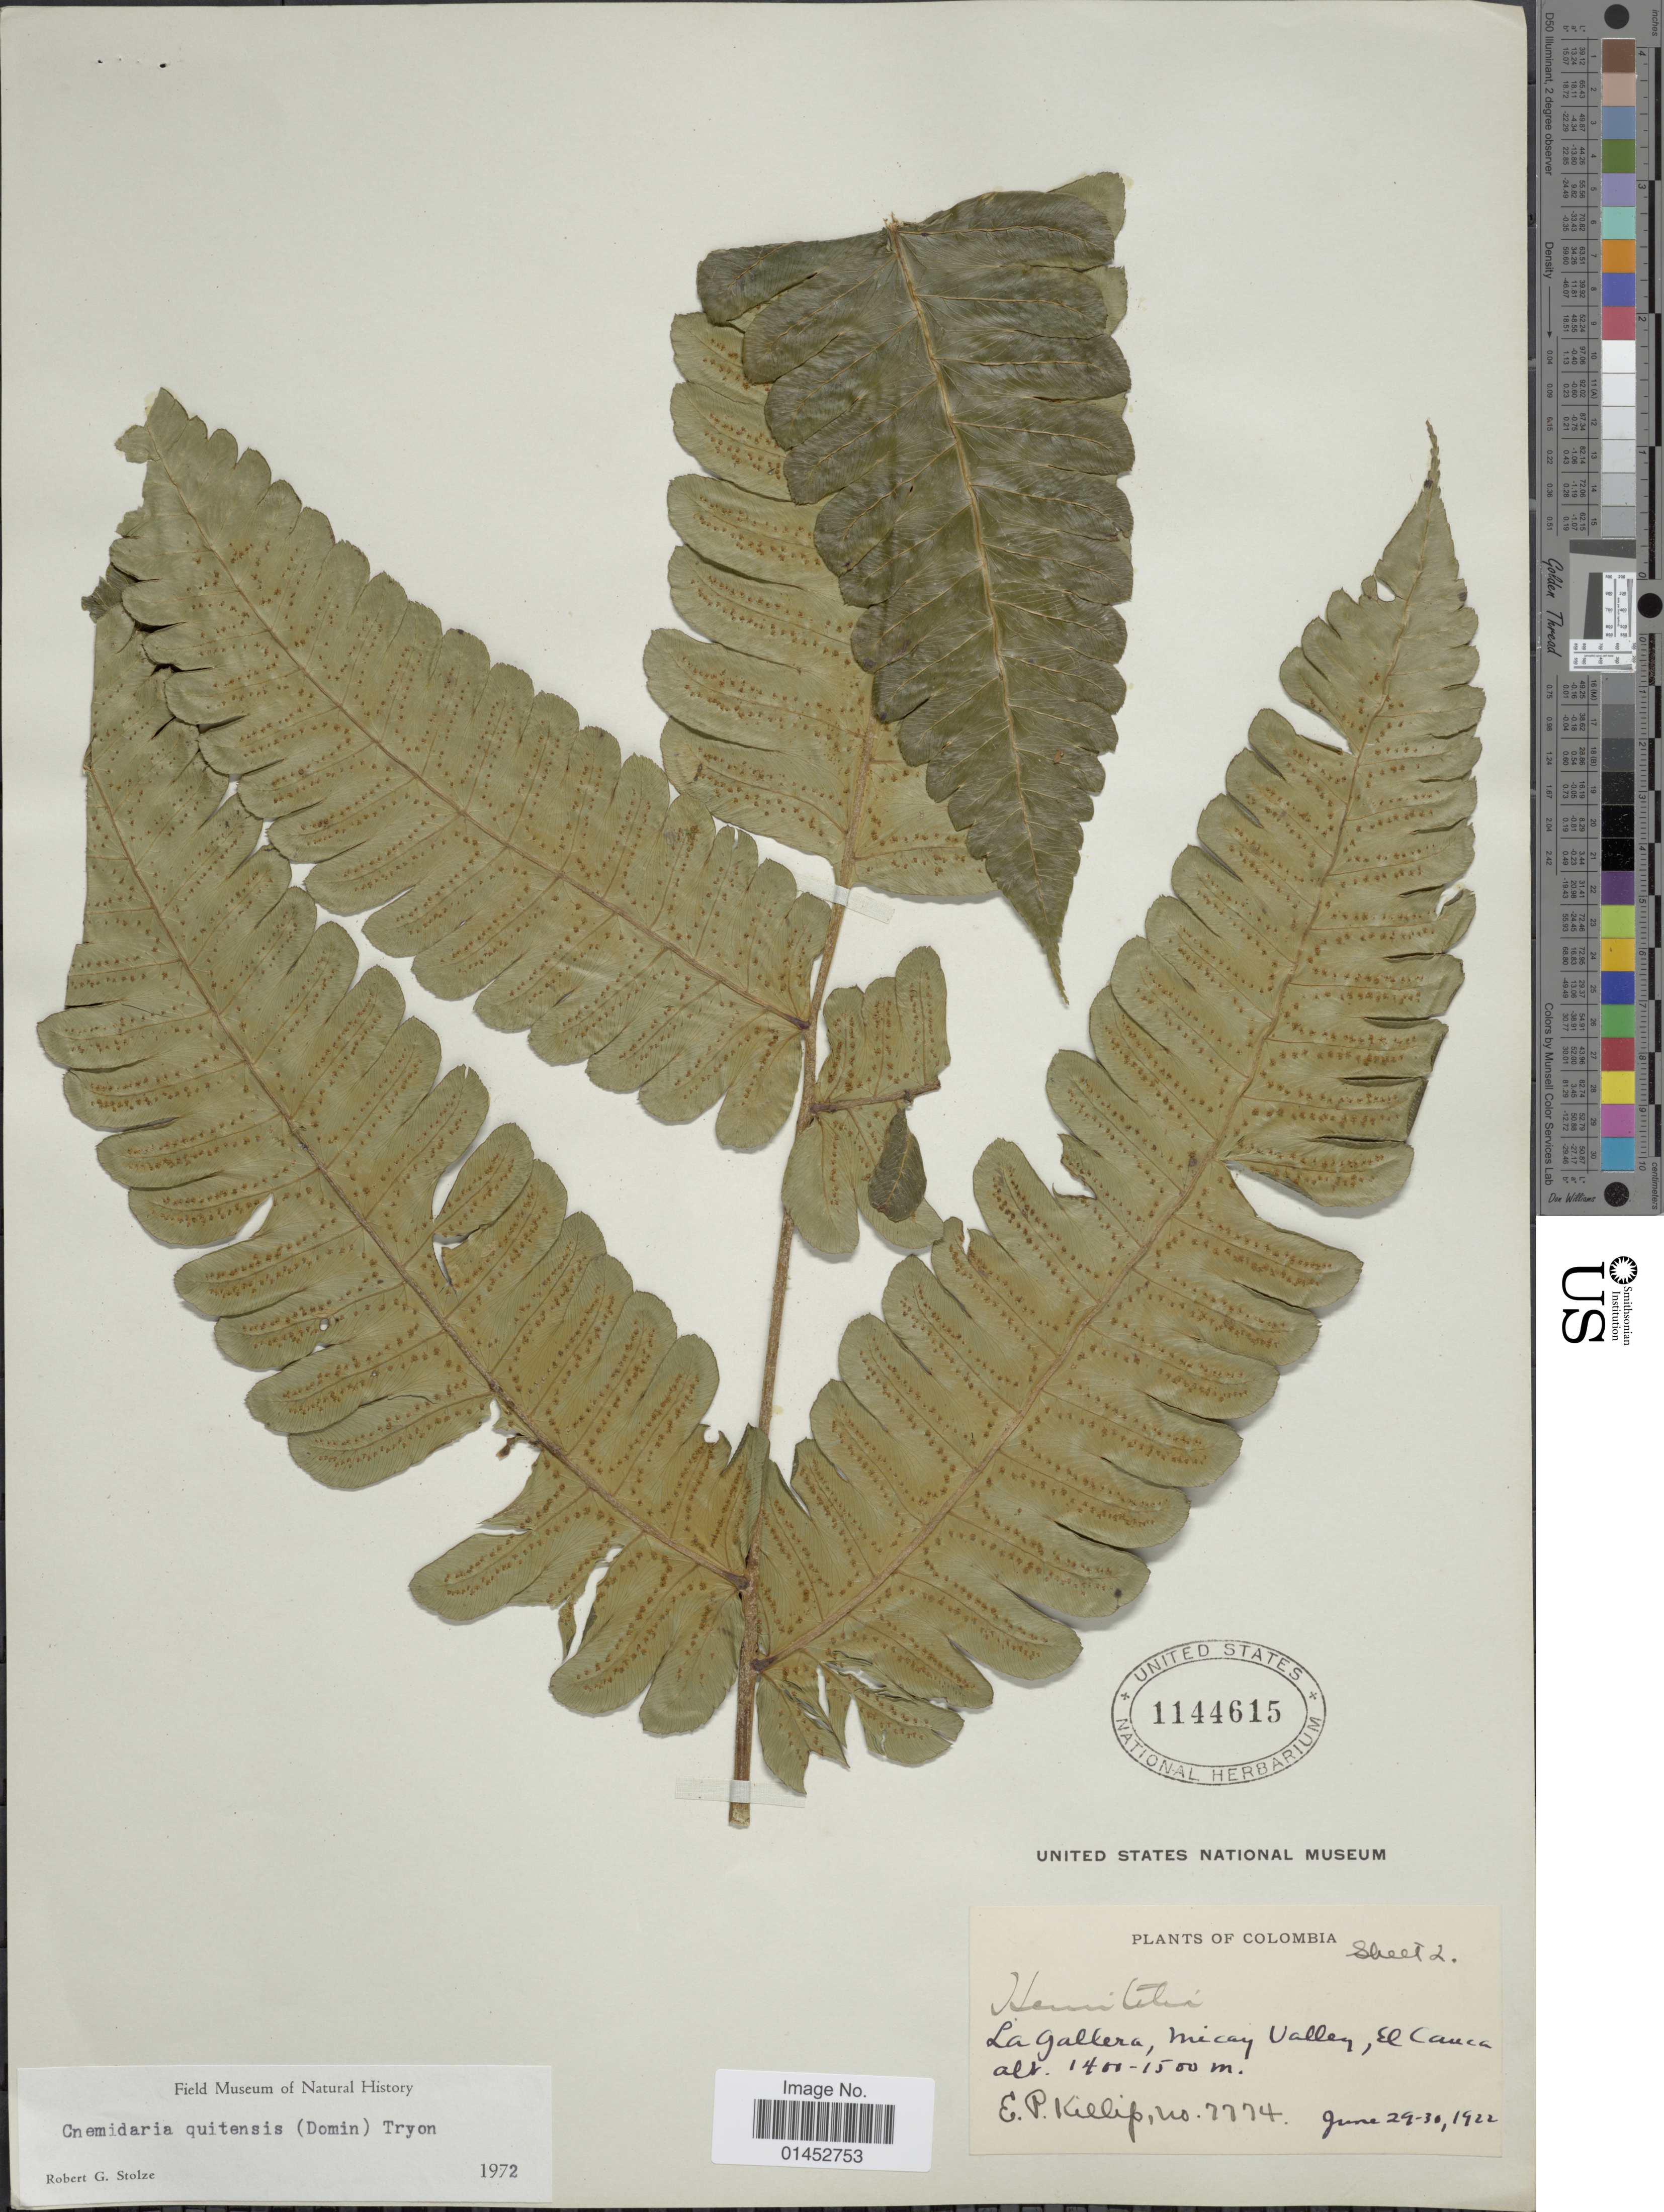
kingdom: Plantae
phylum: Tracheophyta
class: Polypodiopsida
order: Cyatheales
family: Cyatheaceae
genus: Cyathea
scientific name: Cyathea quitensis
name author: C. Chr.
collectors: E. P. Killip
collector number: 7774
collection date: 1922-06-29/1922-06-30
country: Colombia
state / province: Cauca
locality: La Galtera, Micay Valley,El Cauca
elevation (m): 1400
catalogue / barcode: US 1144615